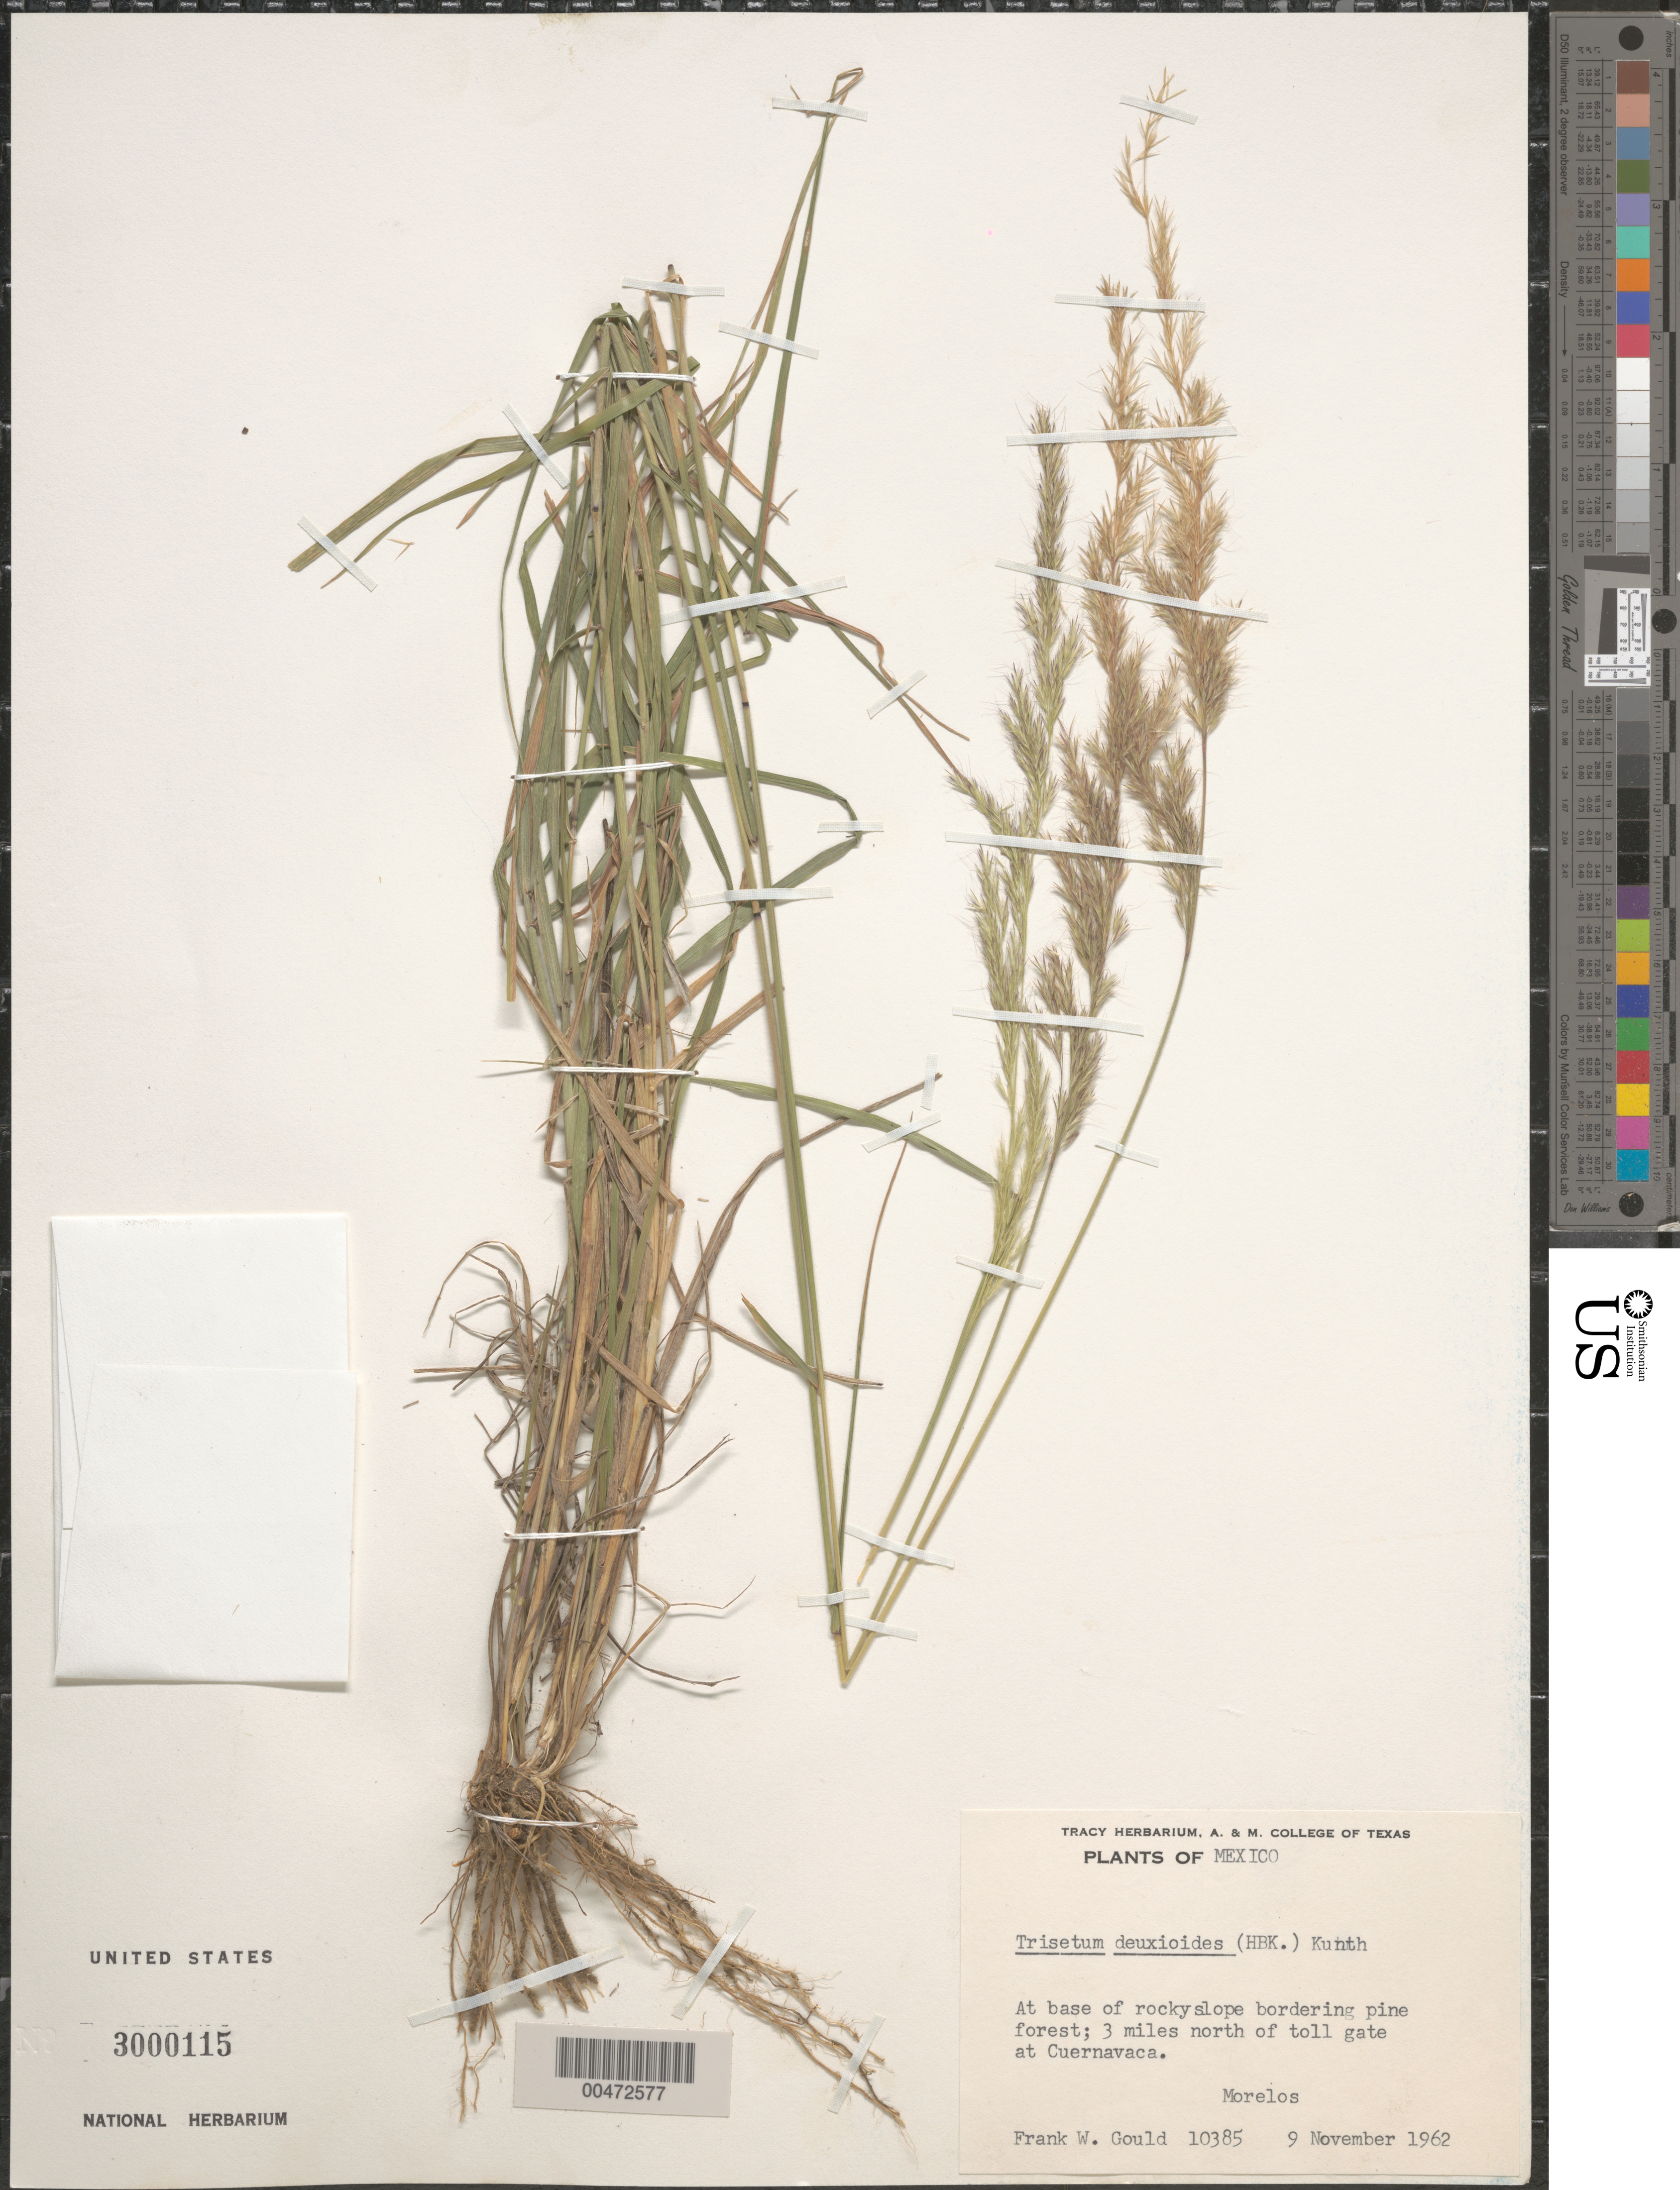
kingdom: Plantae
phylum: Tracheophyta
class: Liliopsida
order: Poales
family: Poaceae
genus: Trisetum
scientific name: Trisetum deyeuxioides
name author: (Kunth) Kunth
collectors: F. W. Gould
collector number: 10385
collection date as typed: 9 Nov 1962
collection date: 1962-11-09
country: Mexico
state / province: Morelos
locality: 3 mi N of toll gate at Cuernavaca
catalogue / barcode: US 3000115